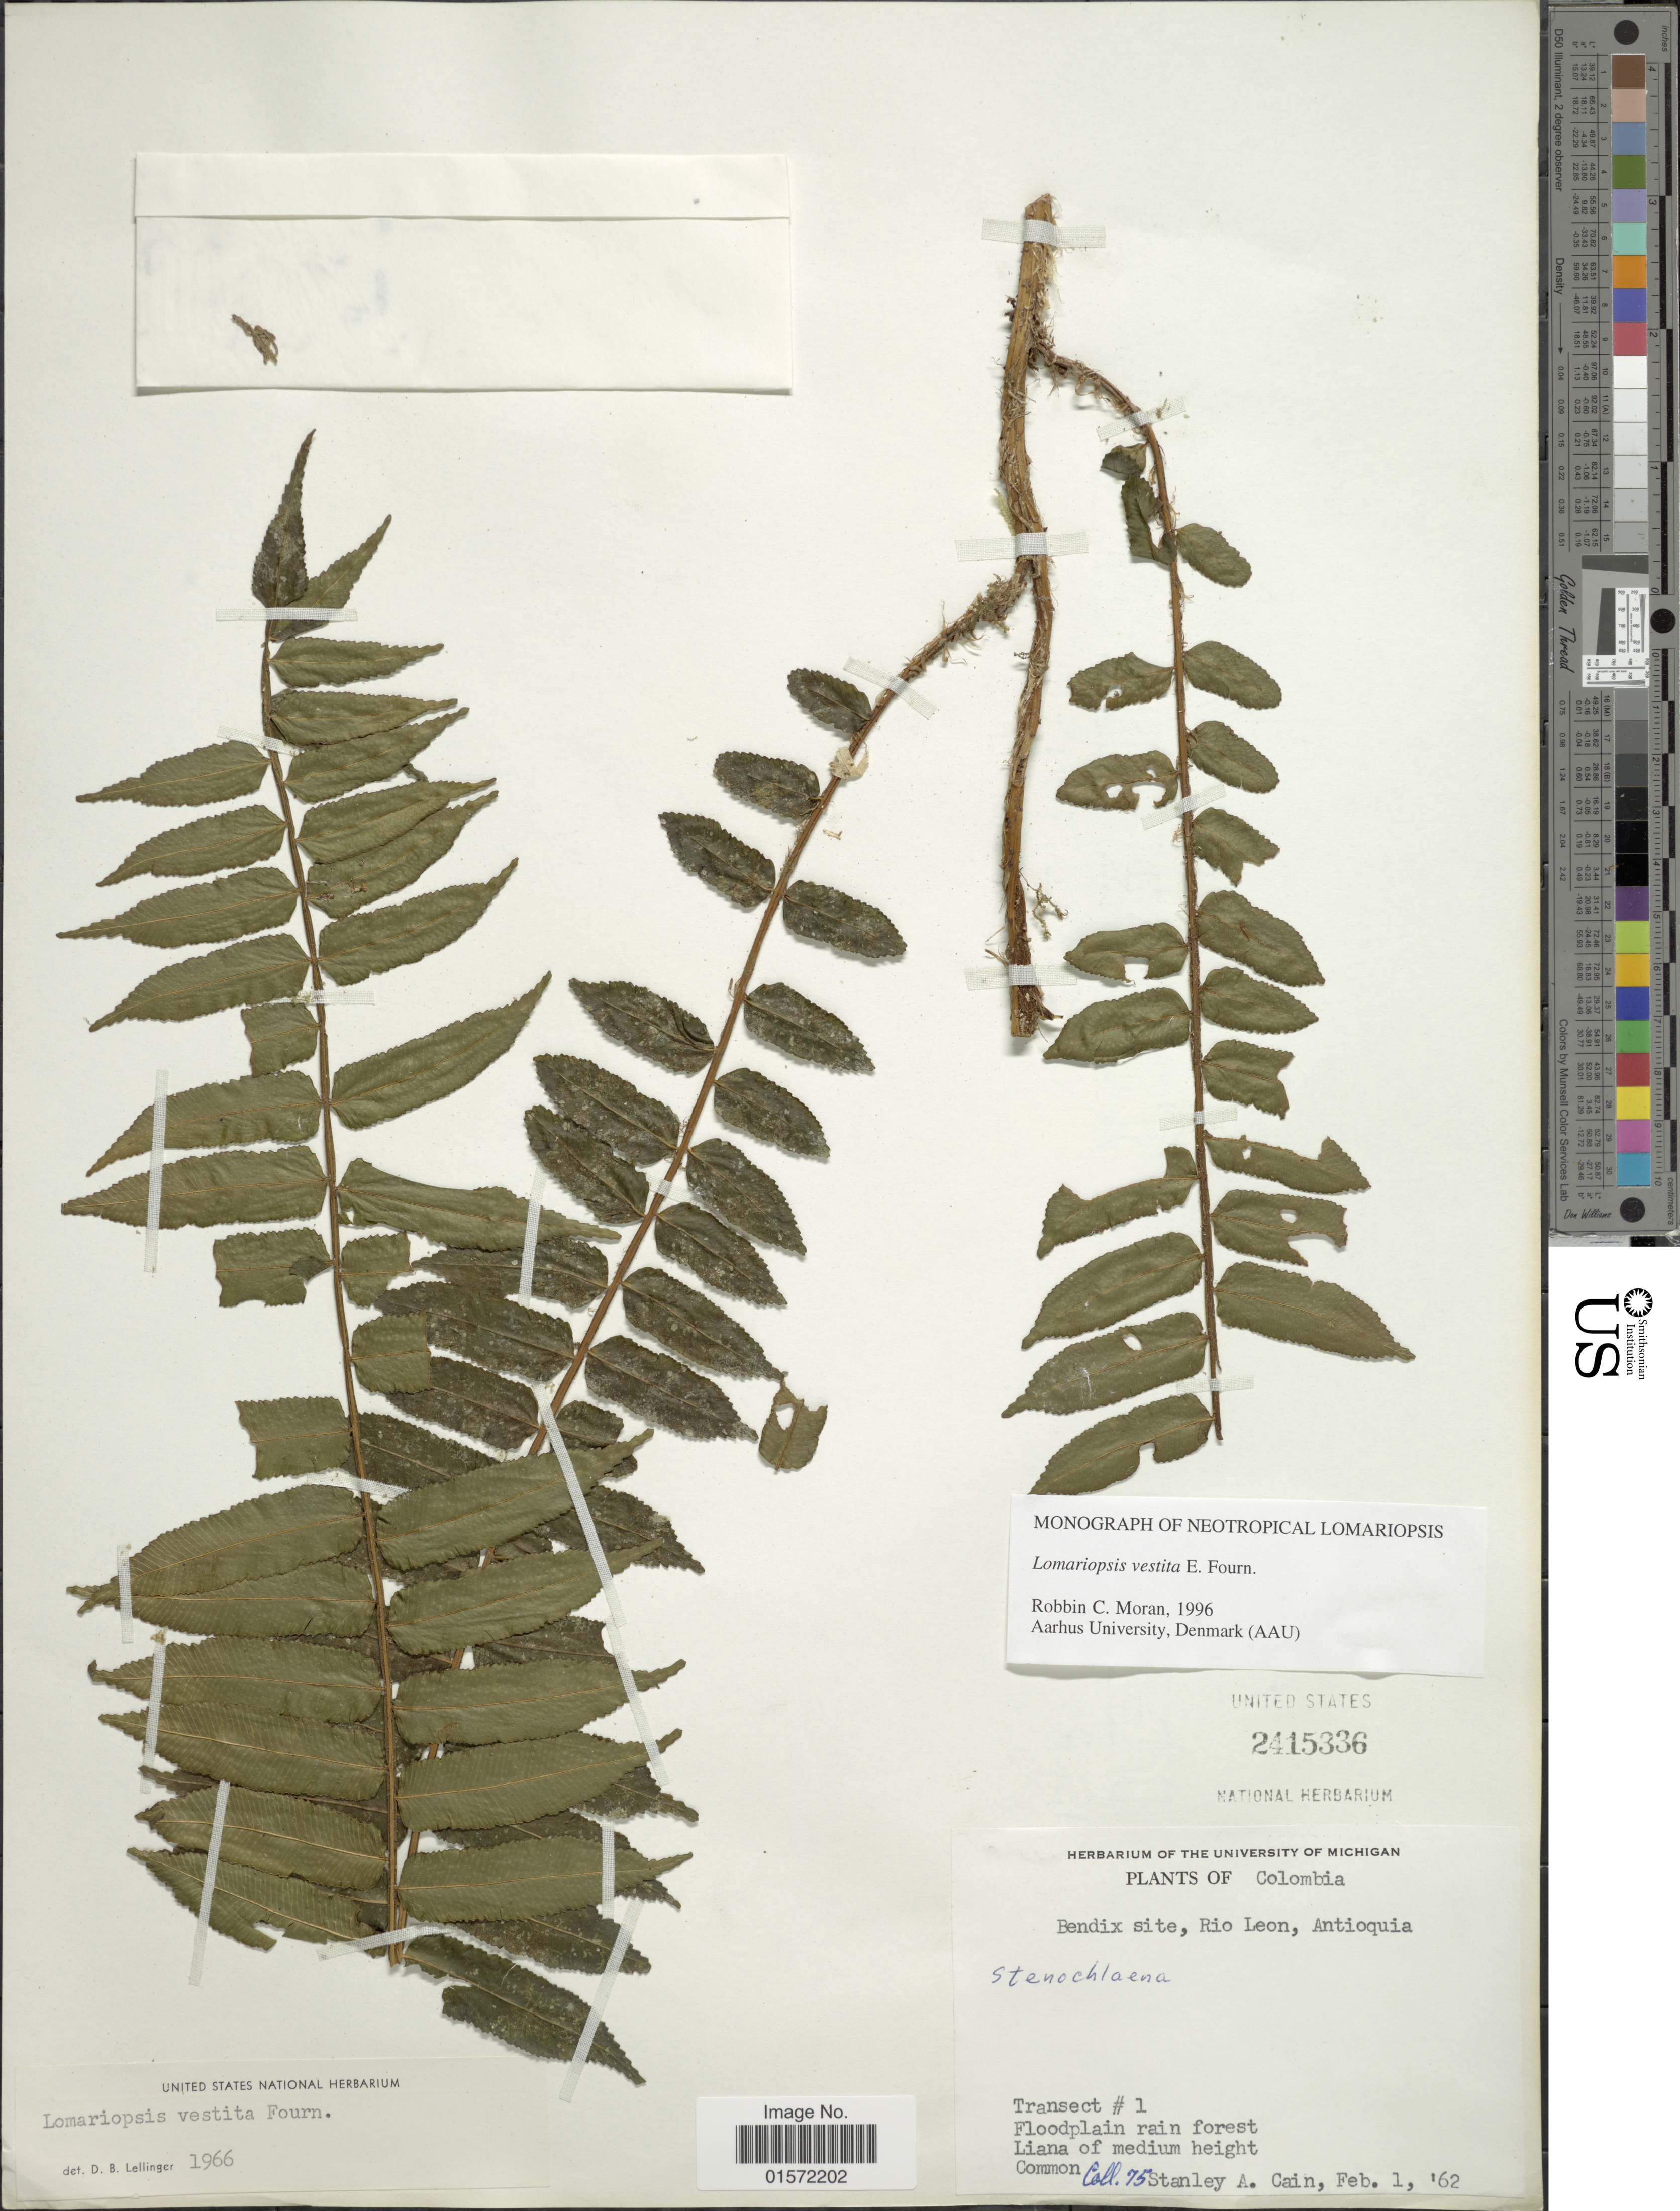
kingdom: Plantae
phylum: Tracheophyta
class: Polypodiopsida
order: Polypodiales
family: Lomariopsidaceae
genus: Lomariopsis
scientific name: Lomariopsis vestita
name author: E. Fourn.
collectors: S. Cain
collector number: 75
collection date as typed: Transcribed d/m/y: 1/2/62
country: Colombia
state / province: Antioquia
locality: Bendix site, Rio Leon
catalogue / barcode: US 2415336